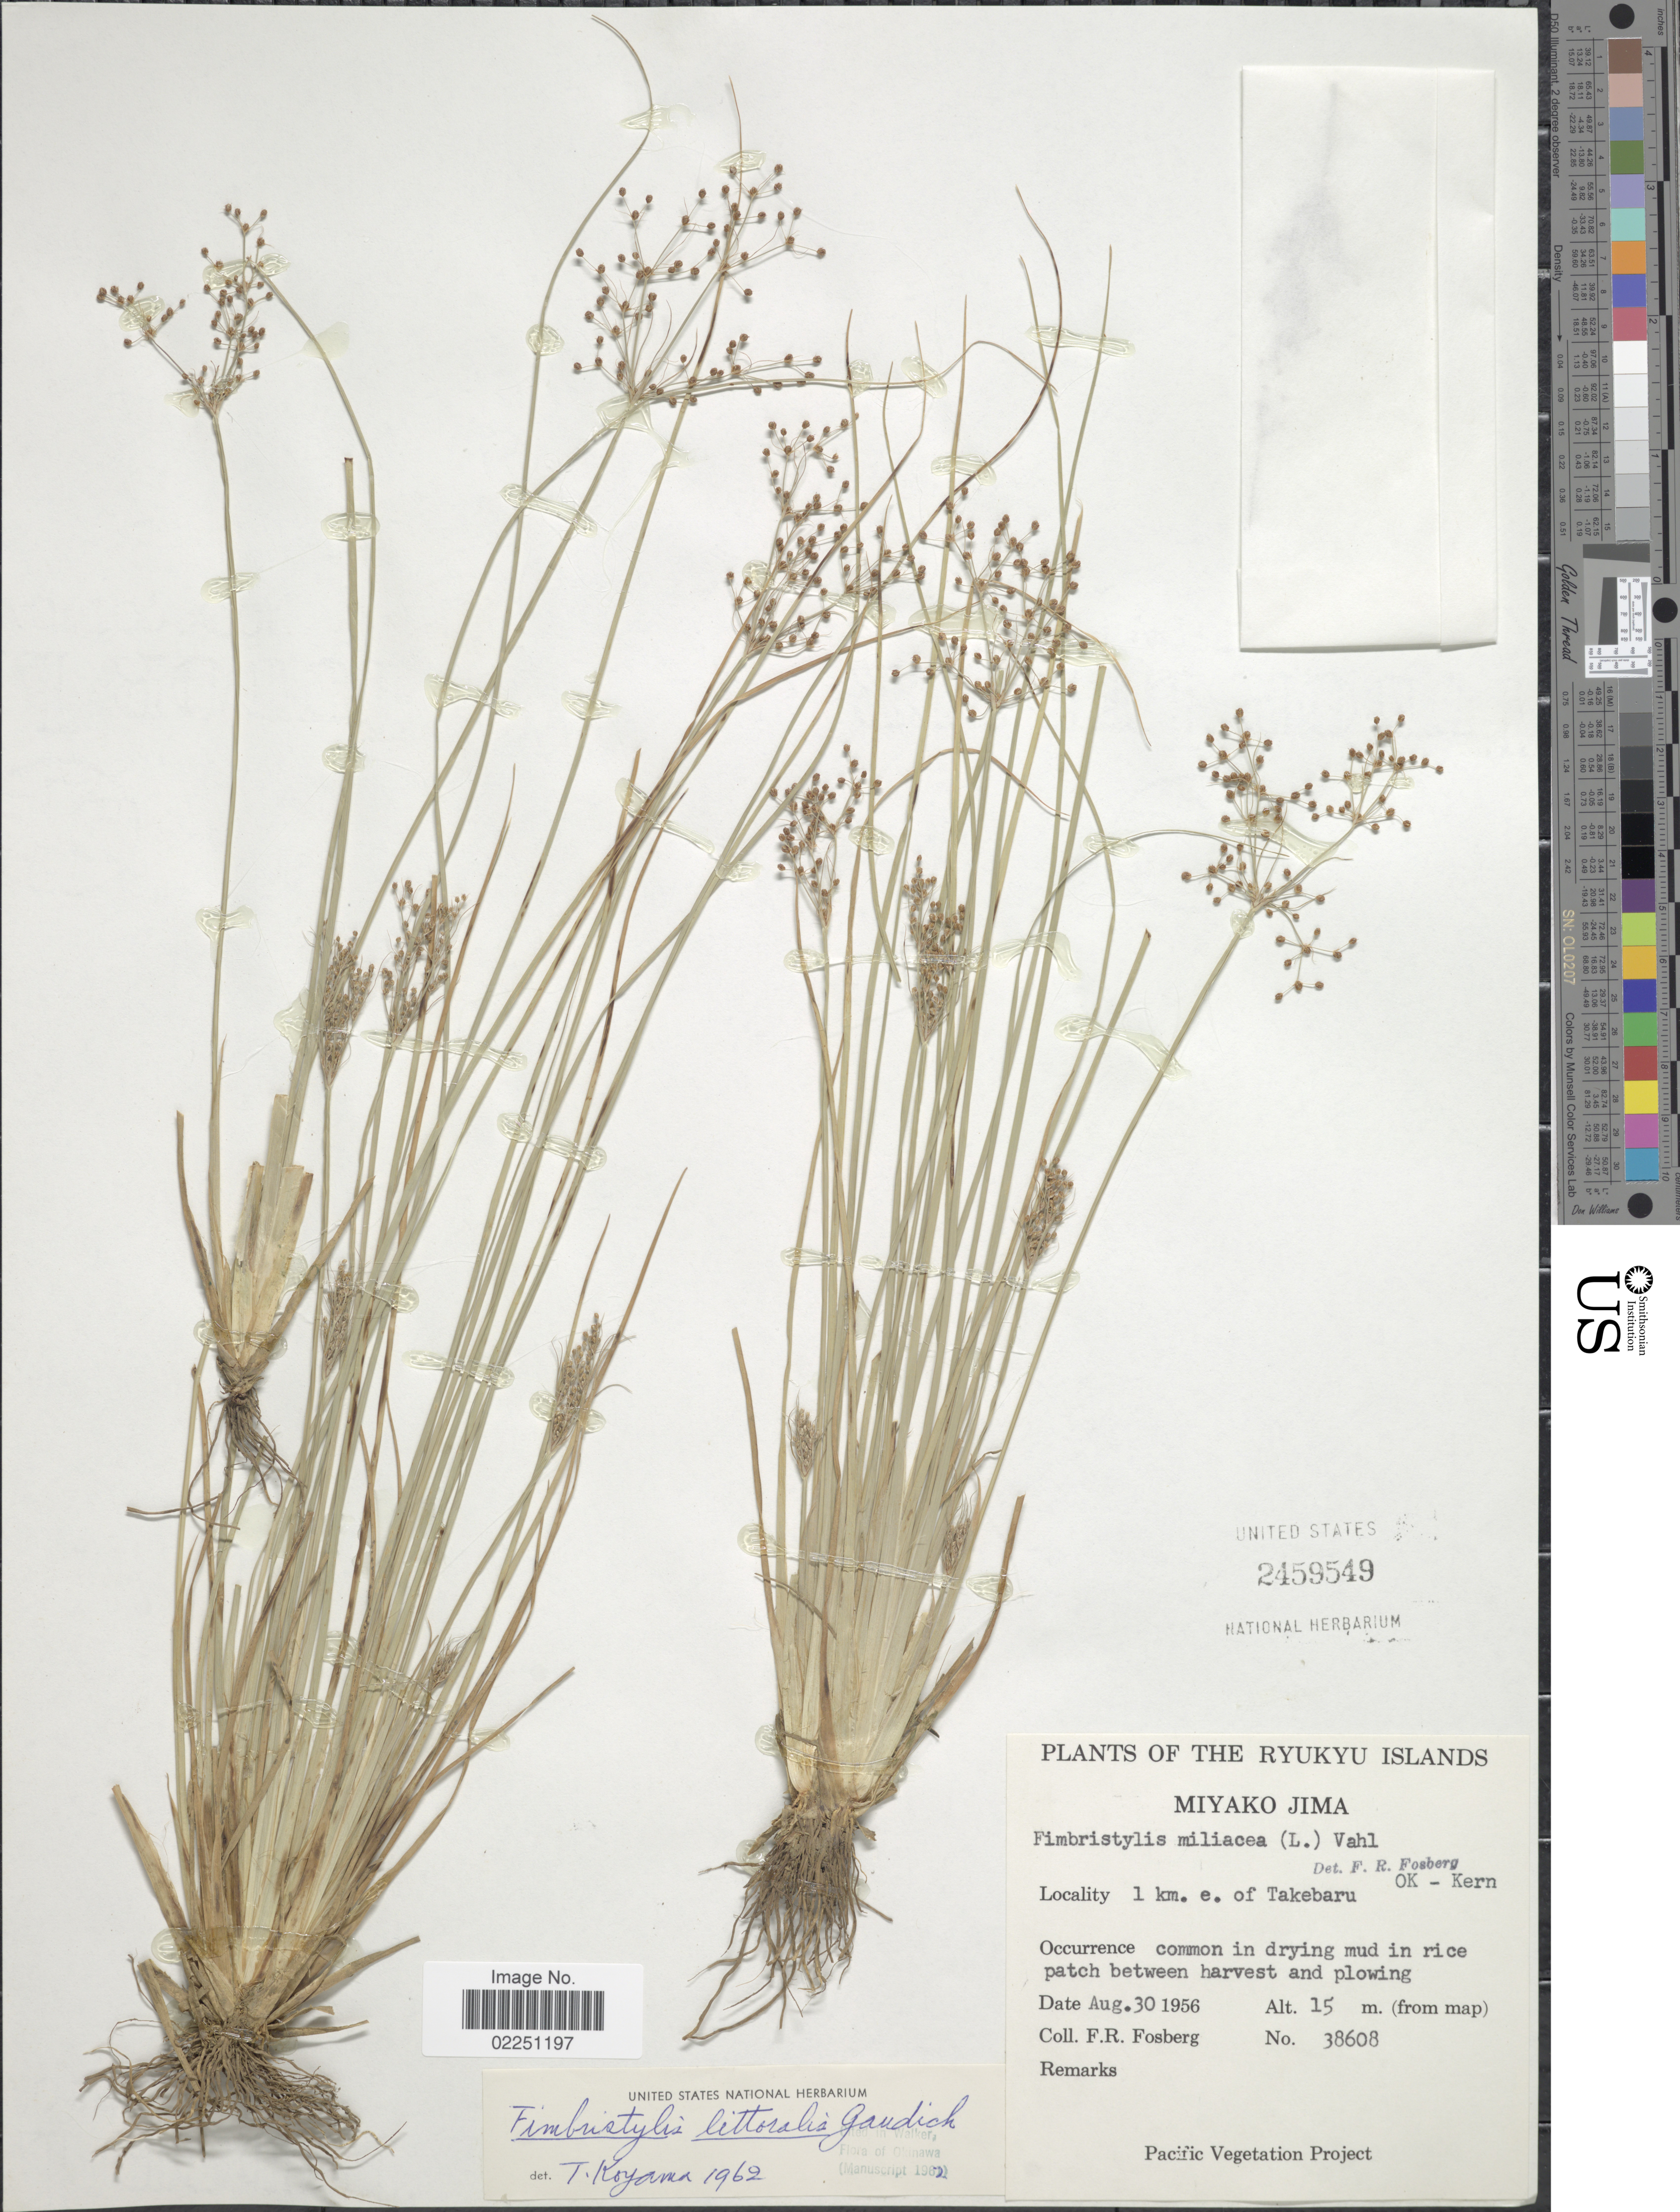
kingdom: Plantae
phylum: Tracheophyta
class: Liliopsida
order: Poales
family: Cyperaceae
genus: Fimbristylis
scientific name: Fimbristylis littoralis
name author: Gaudich.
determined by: Strong, M. T., (US), Smithsonian Institution - National Museum of Natural History (UNITED STATES)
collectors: F. R. Fosberg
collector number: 38608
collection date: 1956-08-30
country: Japan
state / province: Okinawa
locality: Ryukyu Islands. Miyako Jima. 1 km. e of Takebaru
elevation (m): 15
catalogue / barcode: US 2459549